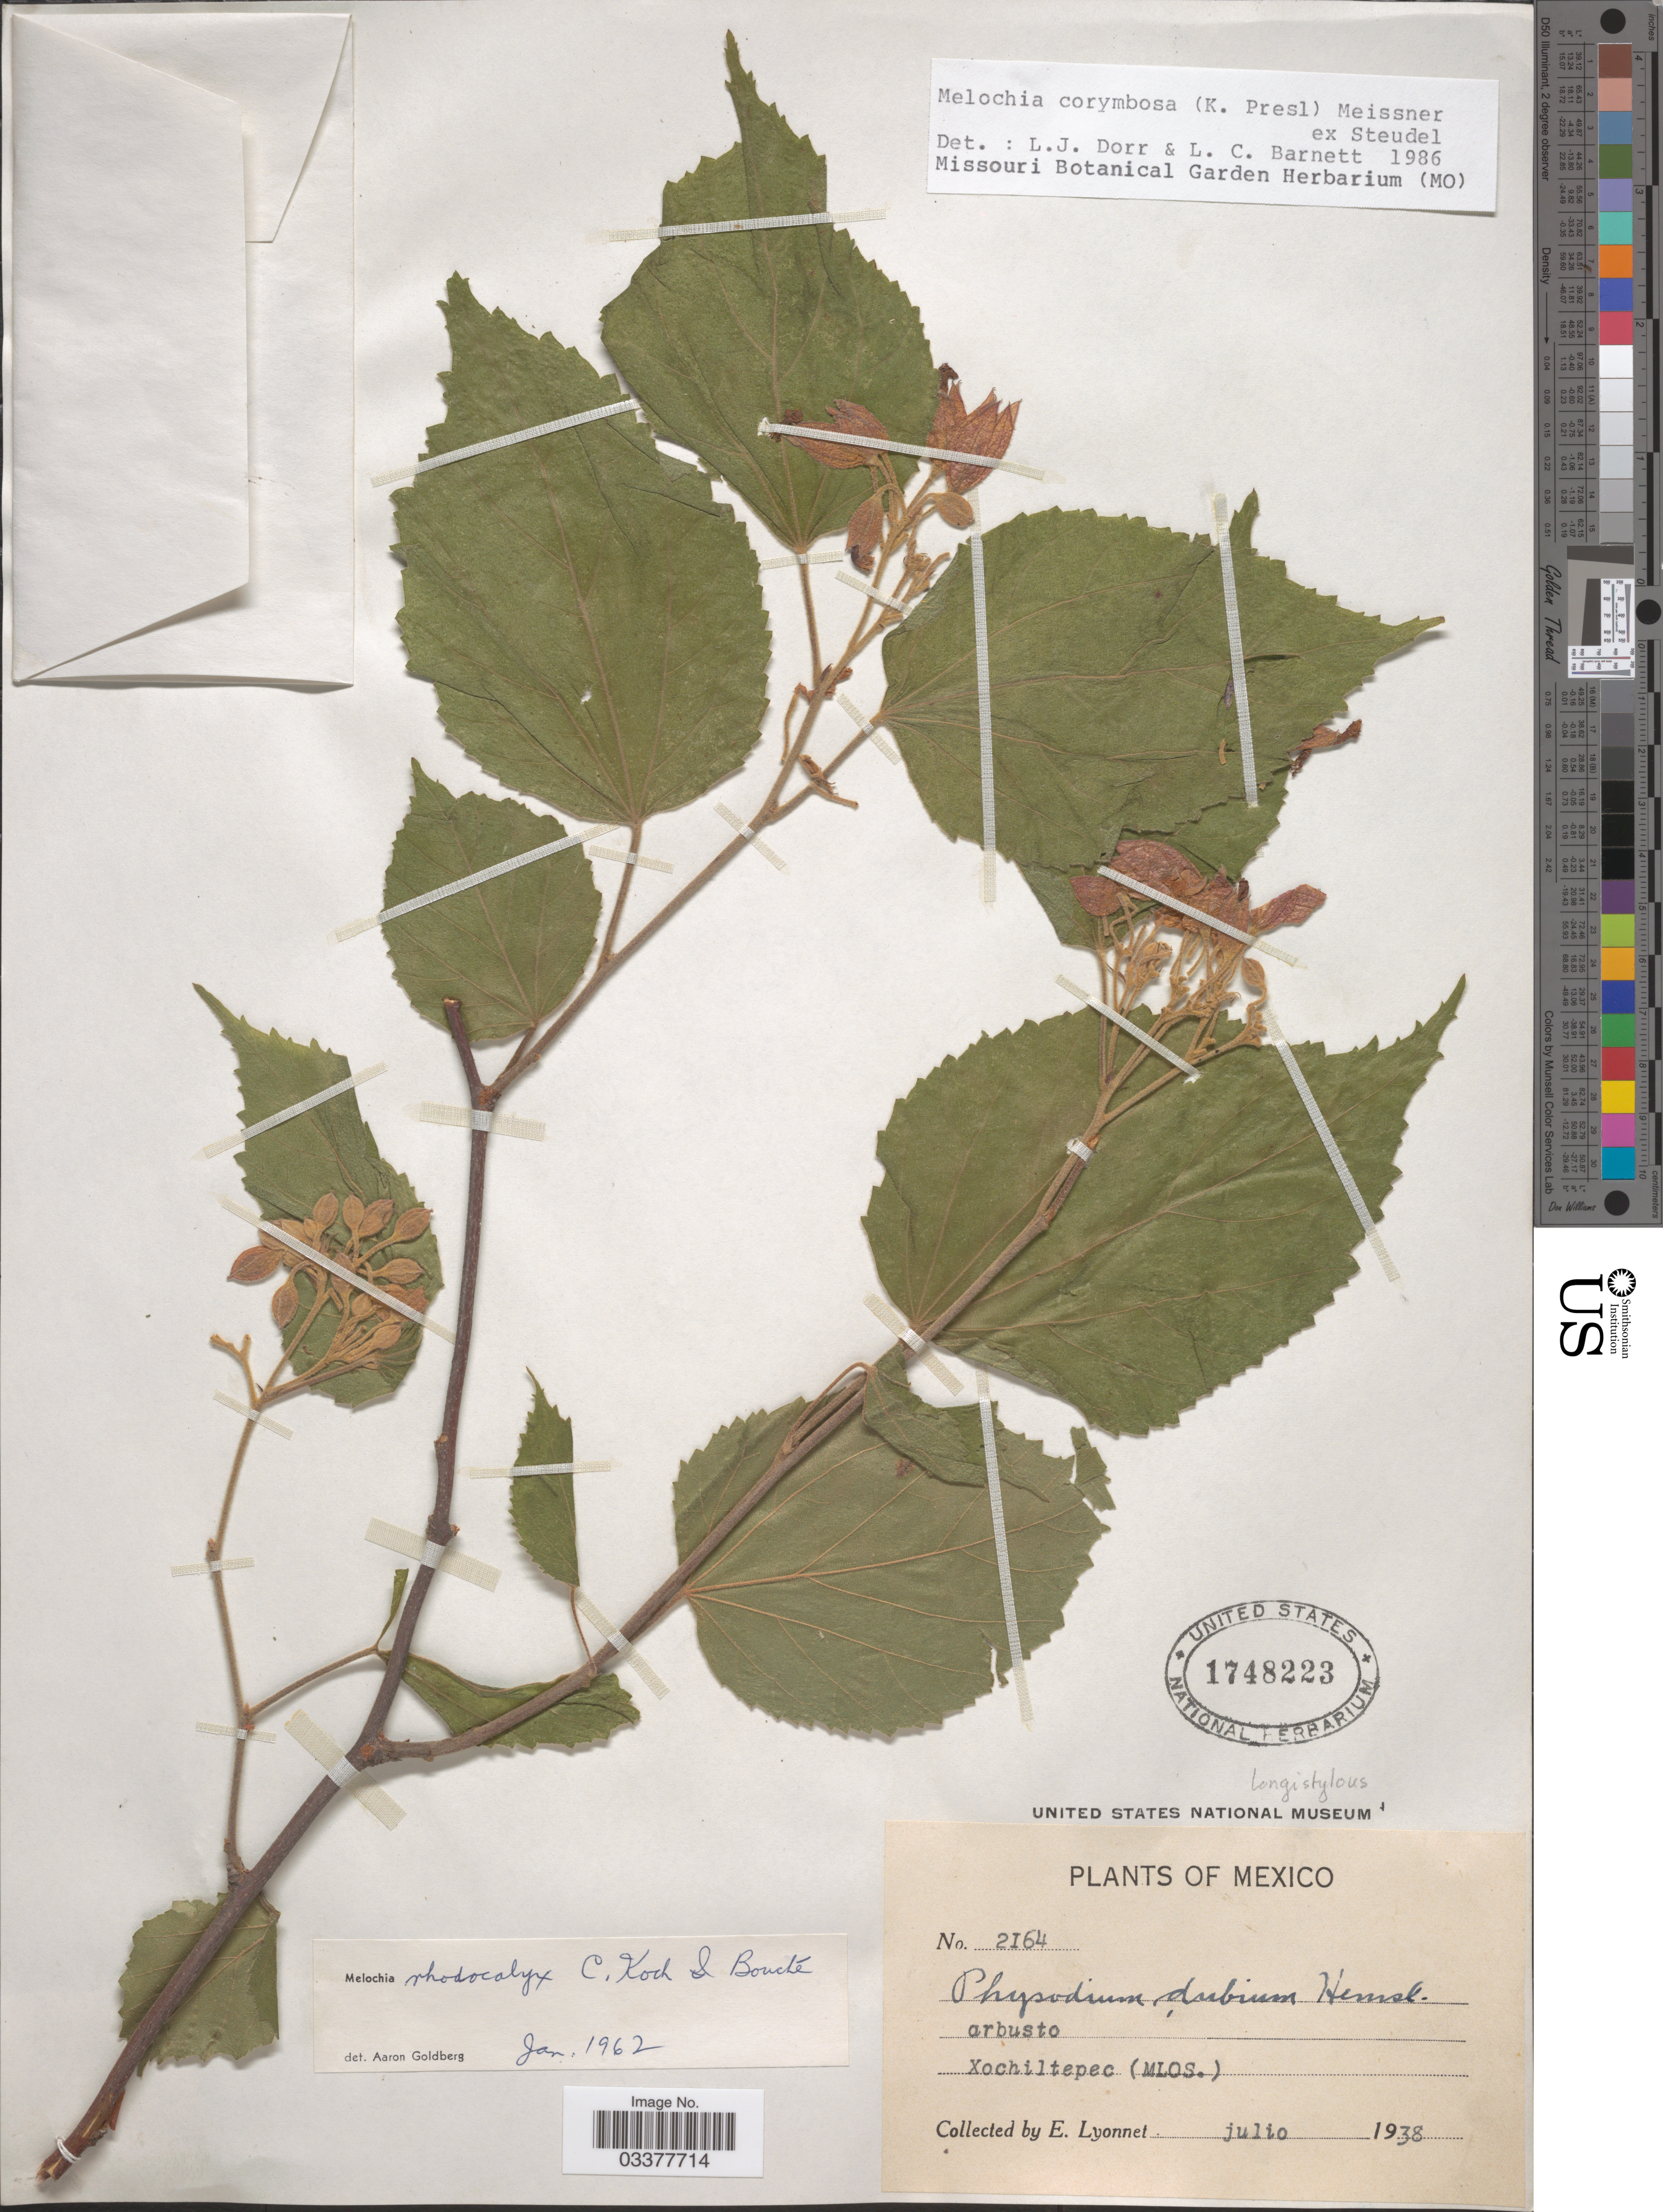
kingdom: Plantae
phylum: Tracheophyta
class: Magnoliopsida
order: Malvales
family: Malvaceae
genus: Melochia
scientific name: Melochia corymbosa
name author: (C. Presl) Meissn. ex Steud.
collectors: E. Lyonnet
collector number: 2164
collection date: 1938-07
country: Mexico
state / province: Morelos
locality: Xochiltepec (Mlos.).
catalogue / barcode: US 1748223